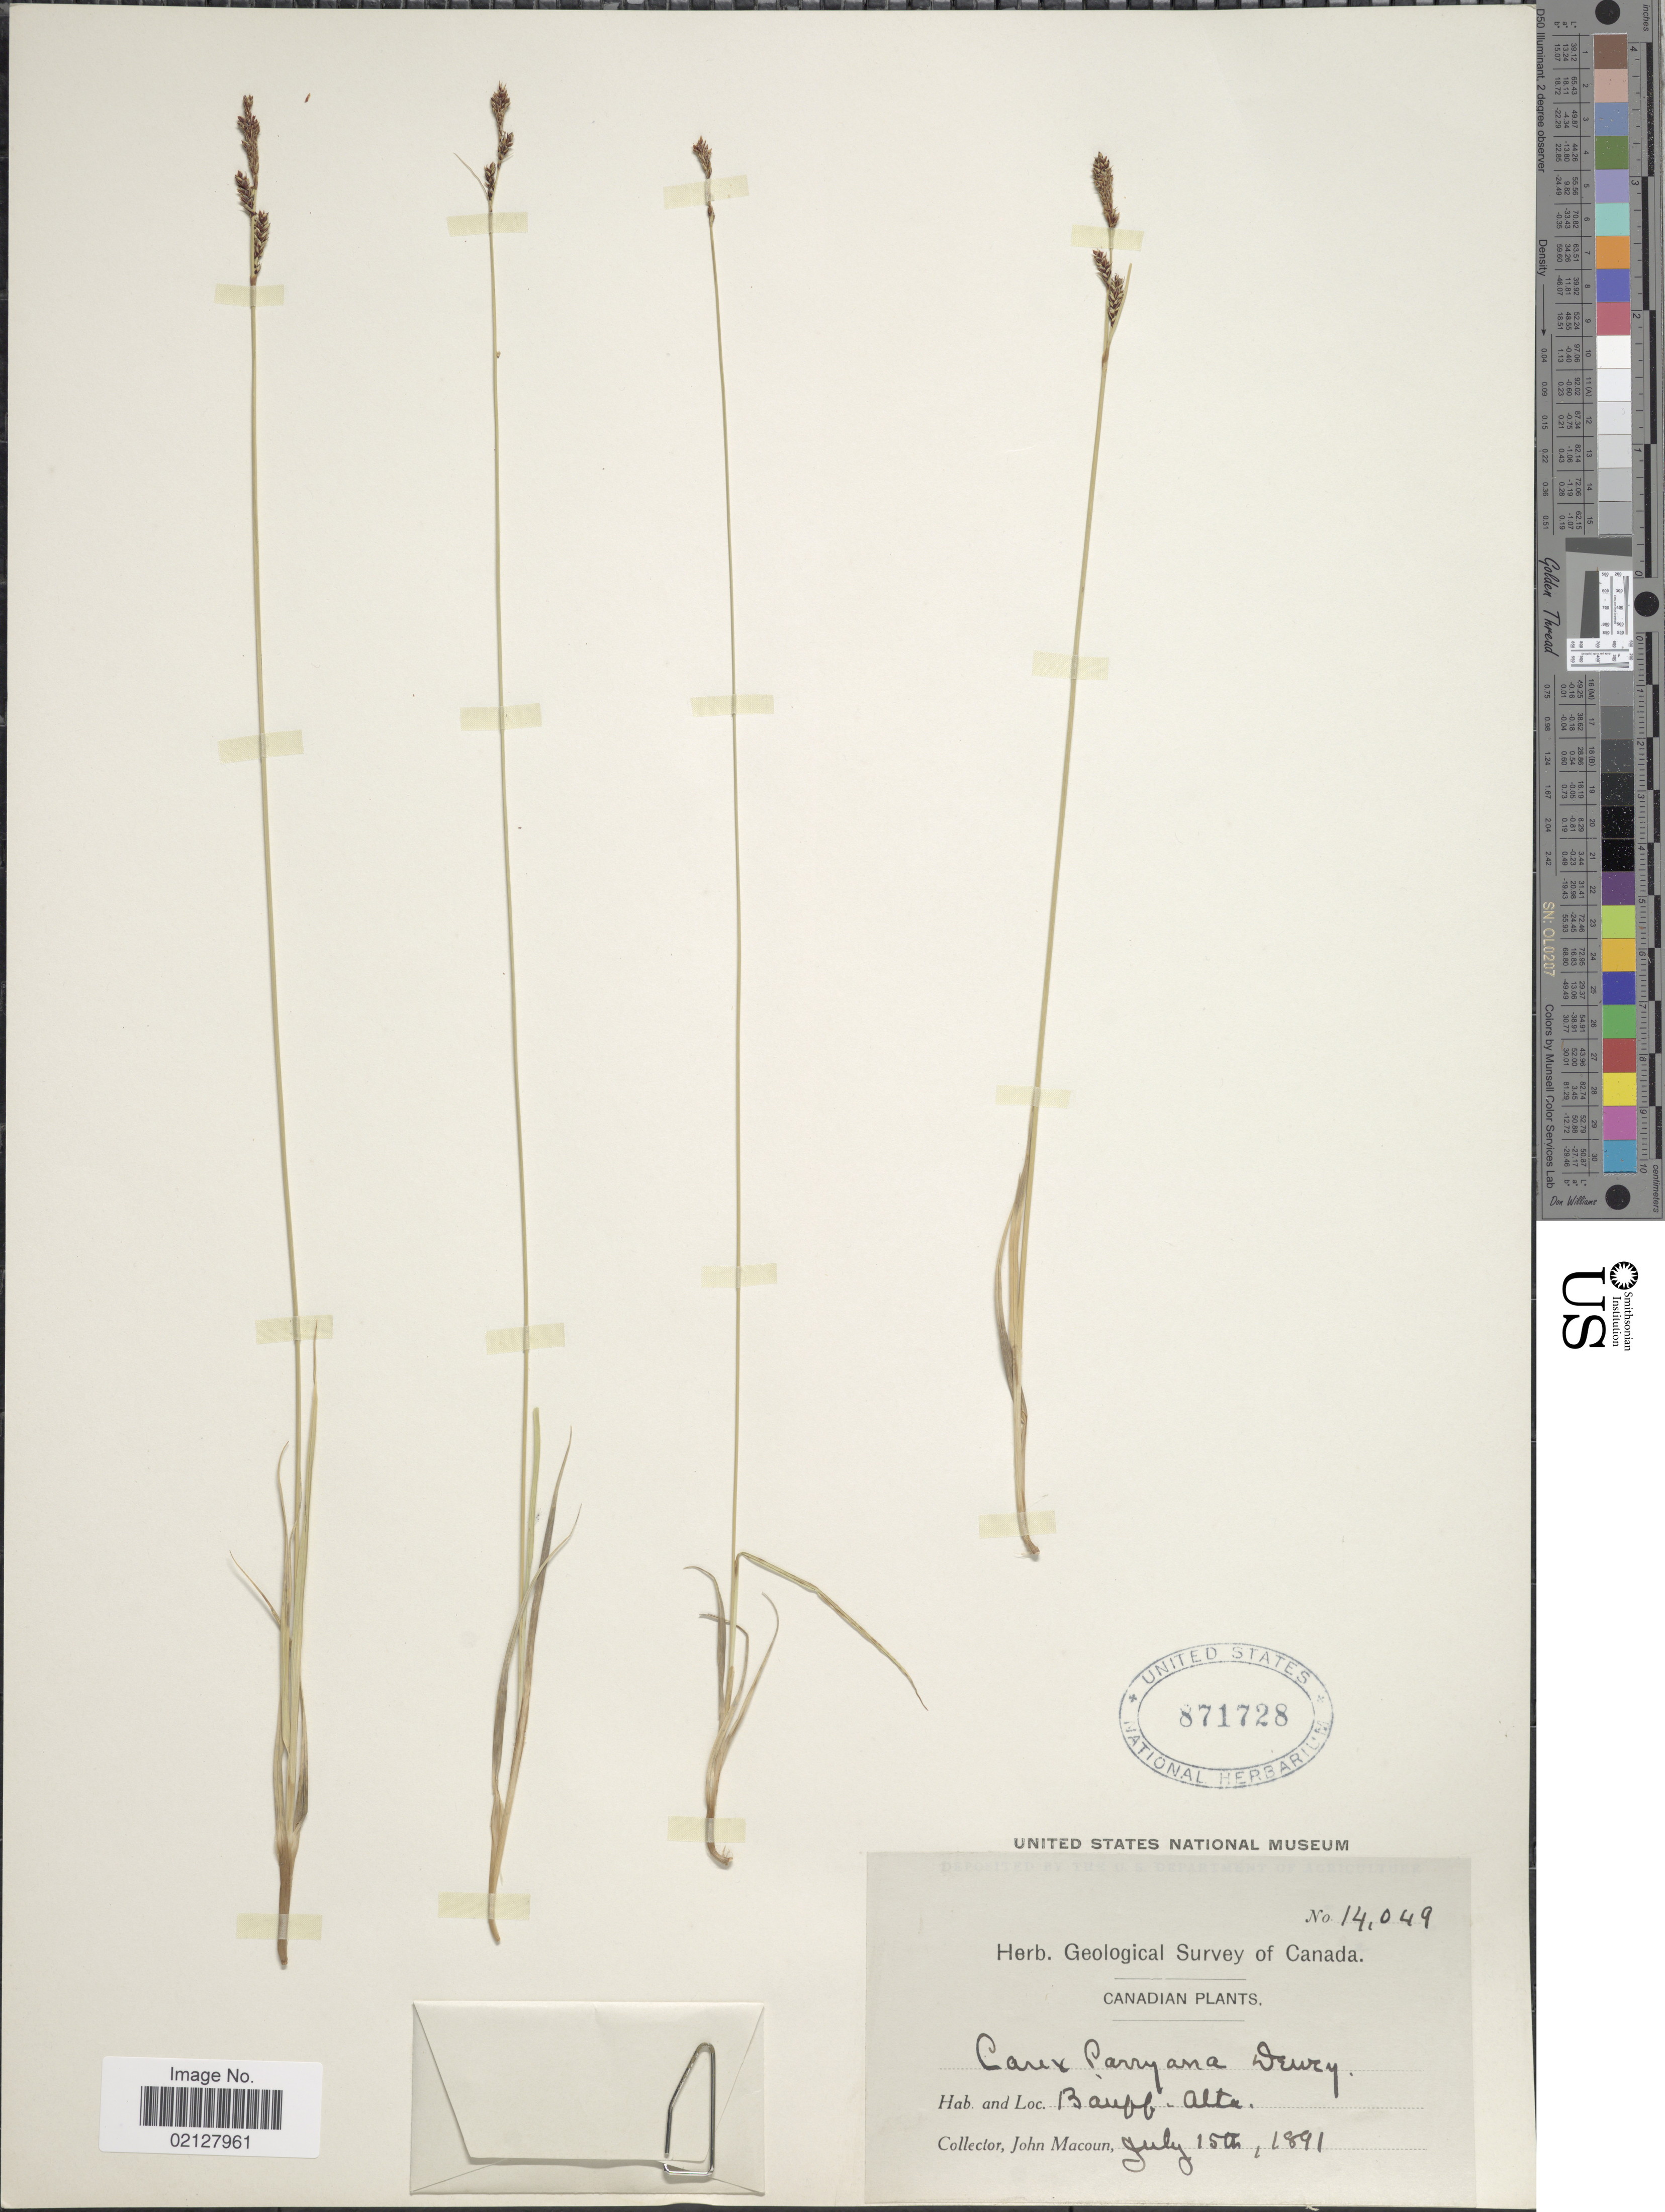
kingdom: Plantae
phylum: Tracheophyta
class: Liliopsida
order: Poales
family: Cyperaceae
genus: Carex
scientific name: Carex parryana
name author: Dewey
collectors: J. Macoun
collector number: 14049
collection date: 1891-07-15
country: Canada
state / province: Alberta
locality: Banff, Alta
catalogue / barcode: US 871728